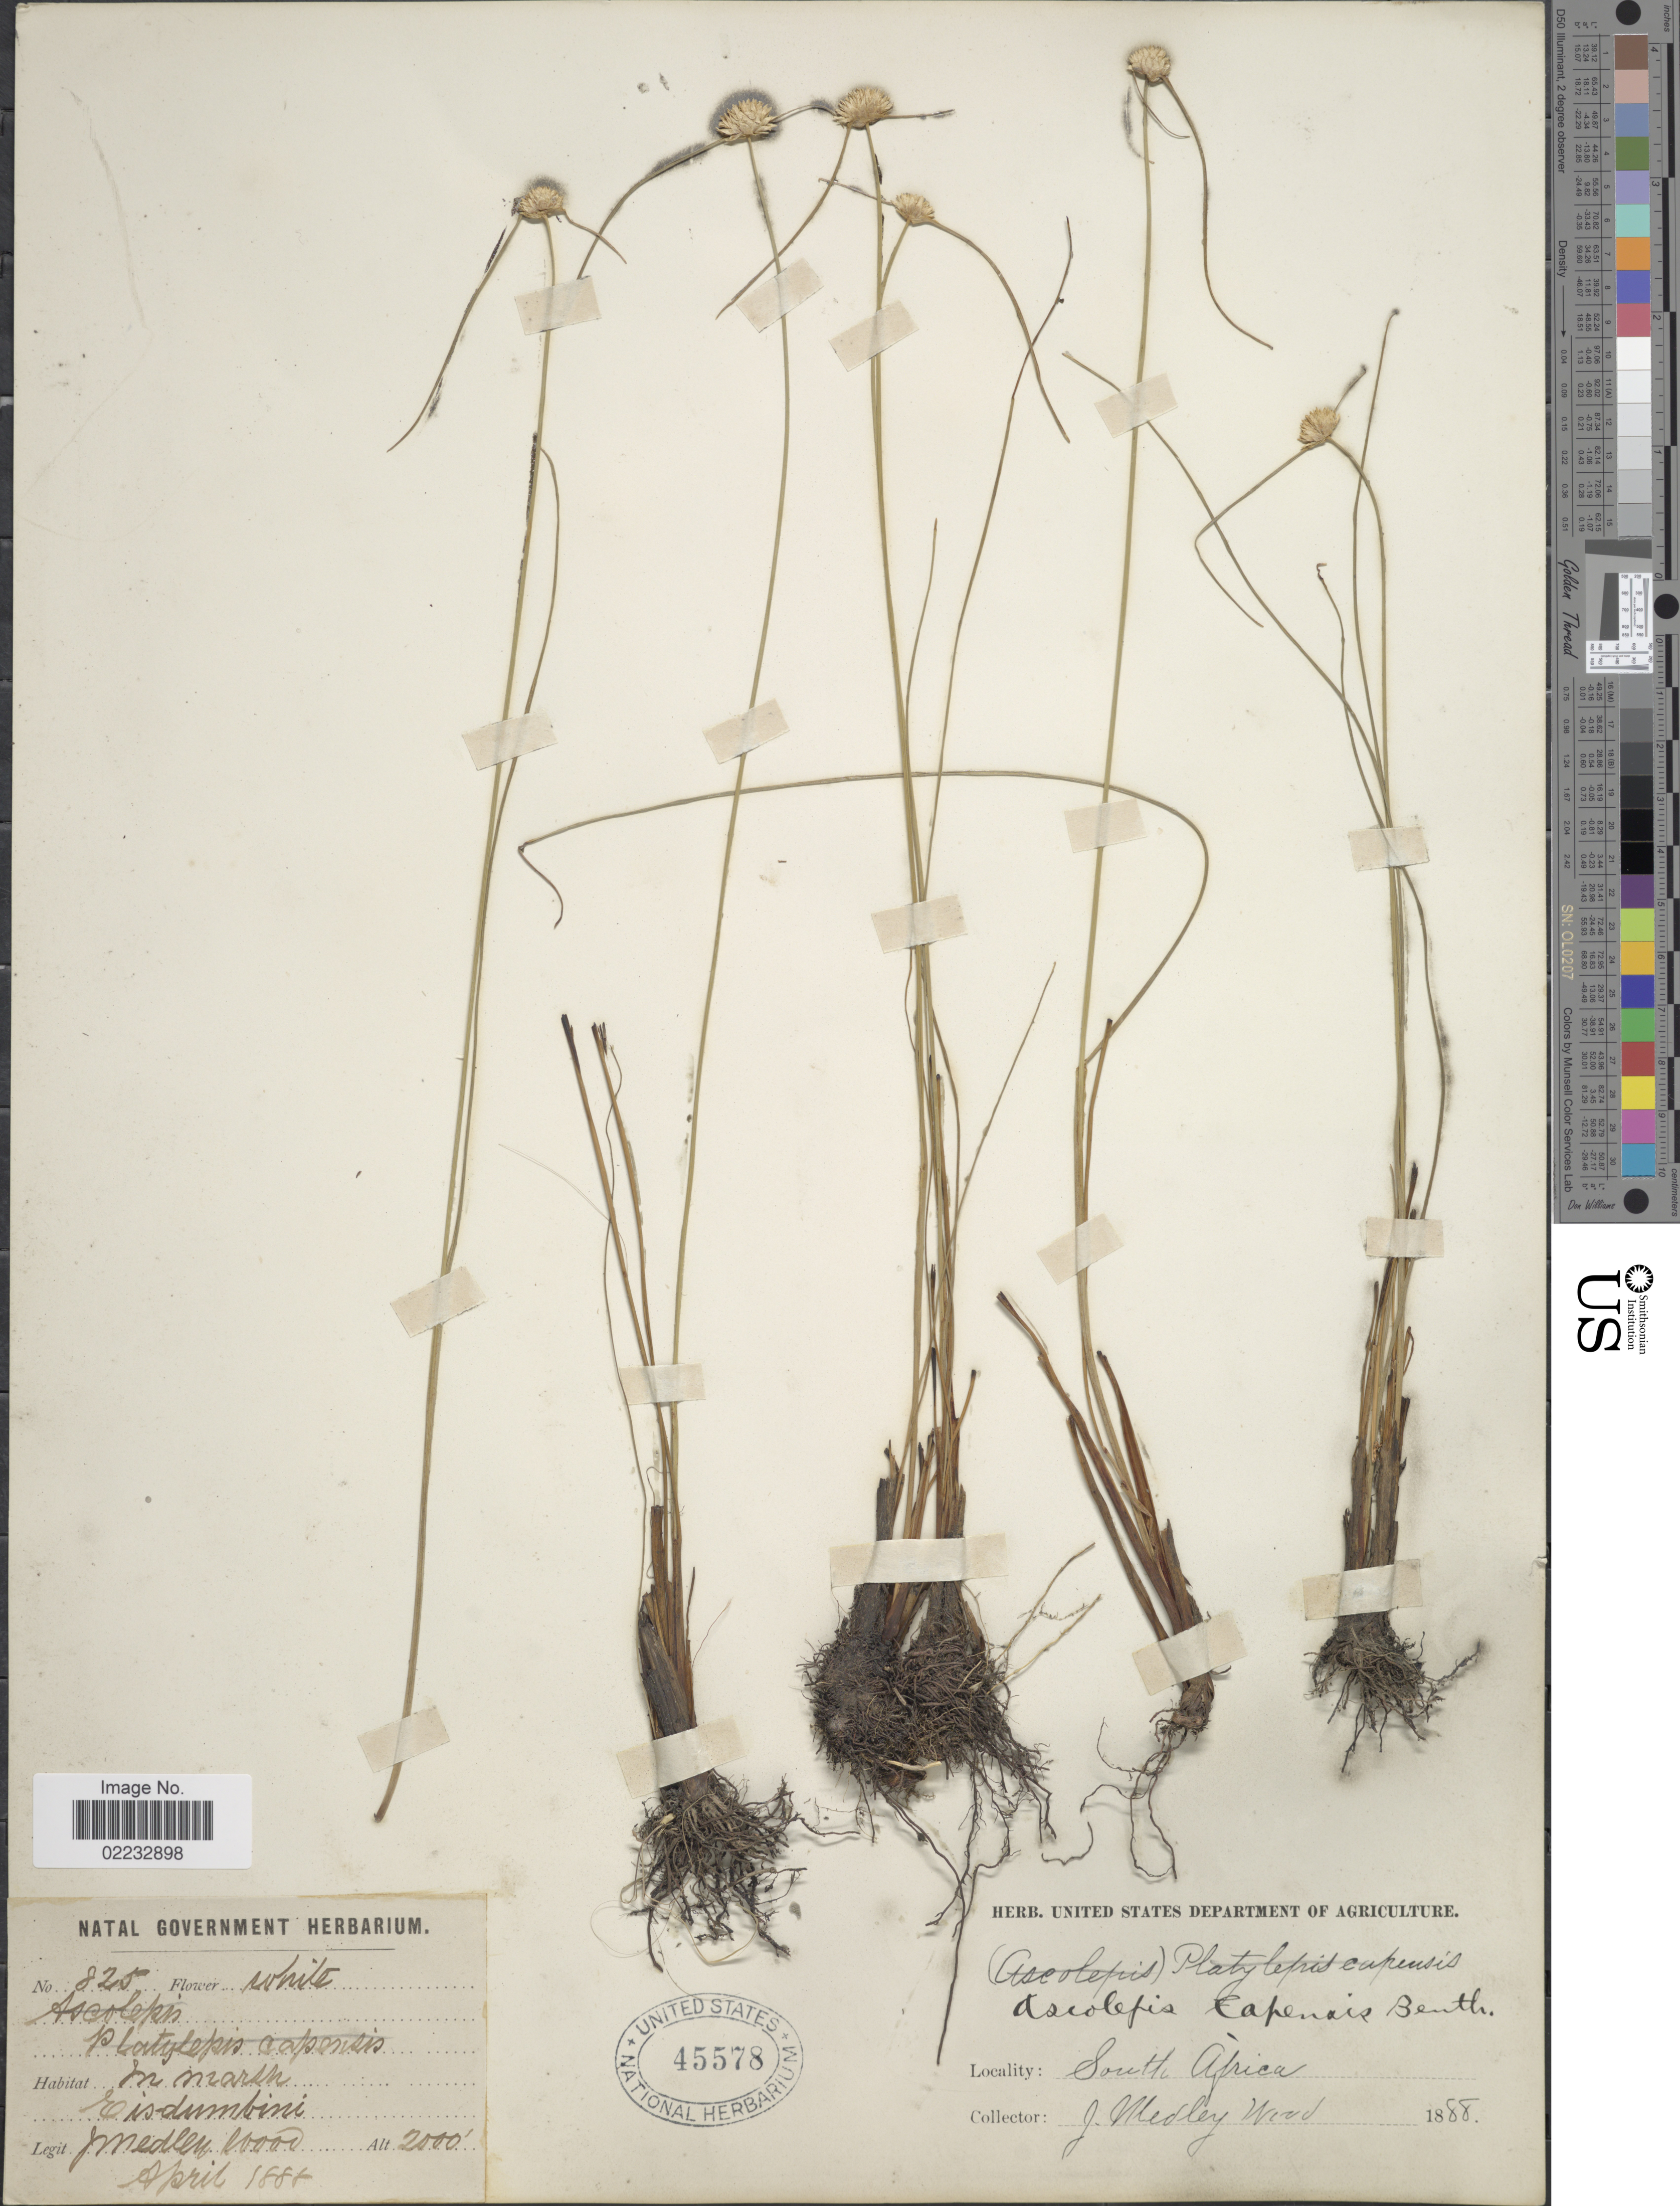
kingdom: Plantae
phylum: Tracheophyta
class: Liliopsida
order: Poales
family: Cyperaceae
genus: Cyperus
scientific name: Cyperus ascocapensis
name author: Bauters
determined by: Strong, M. T., (US), Smithsonian Institution - National Museum of Natural History (UNITED STATES)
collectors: J. Medley Wood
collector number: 825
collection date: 1888-04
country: South Africa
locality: Eisdumbini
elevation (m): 610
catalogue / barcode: US 4578